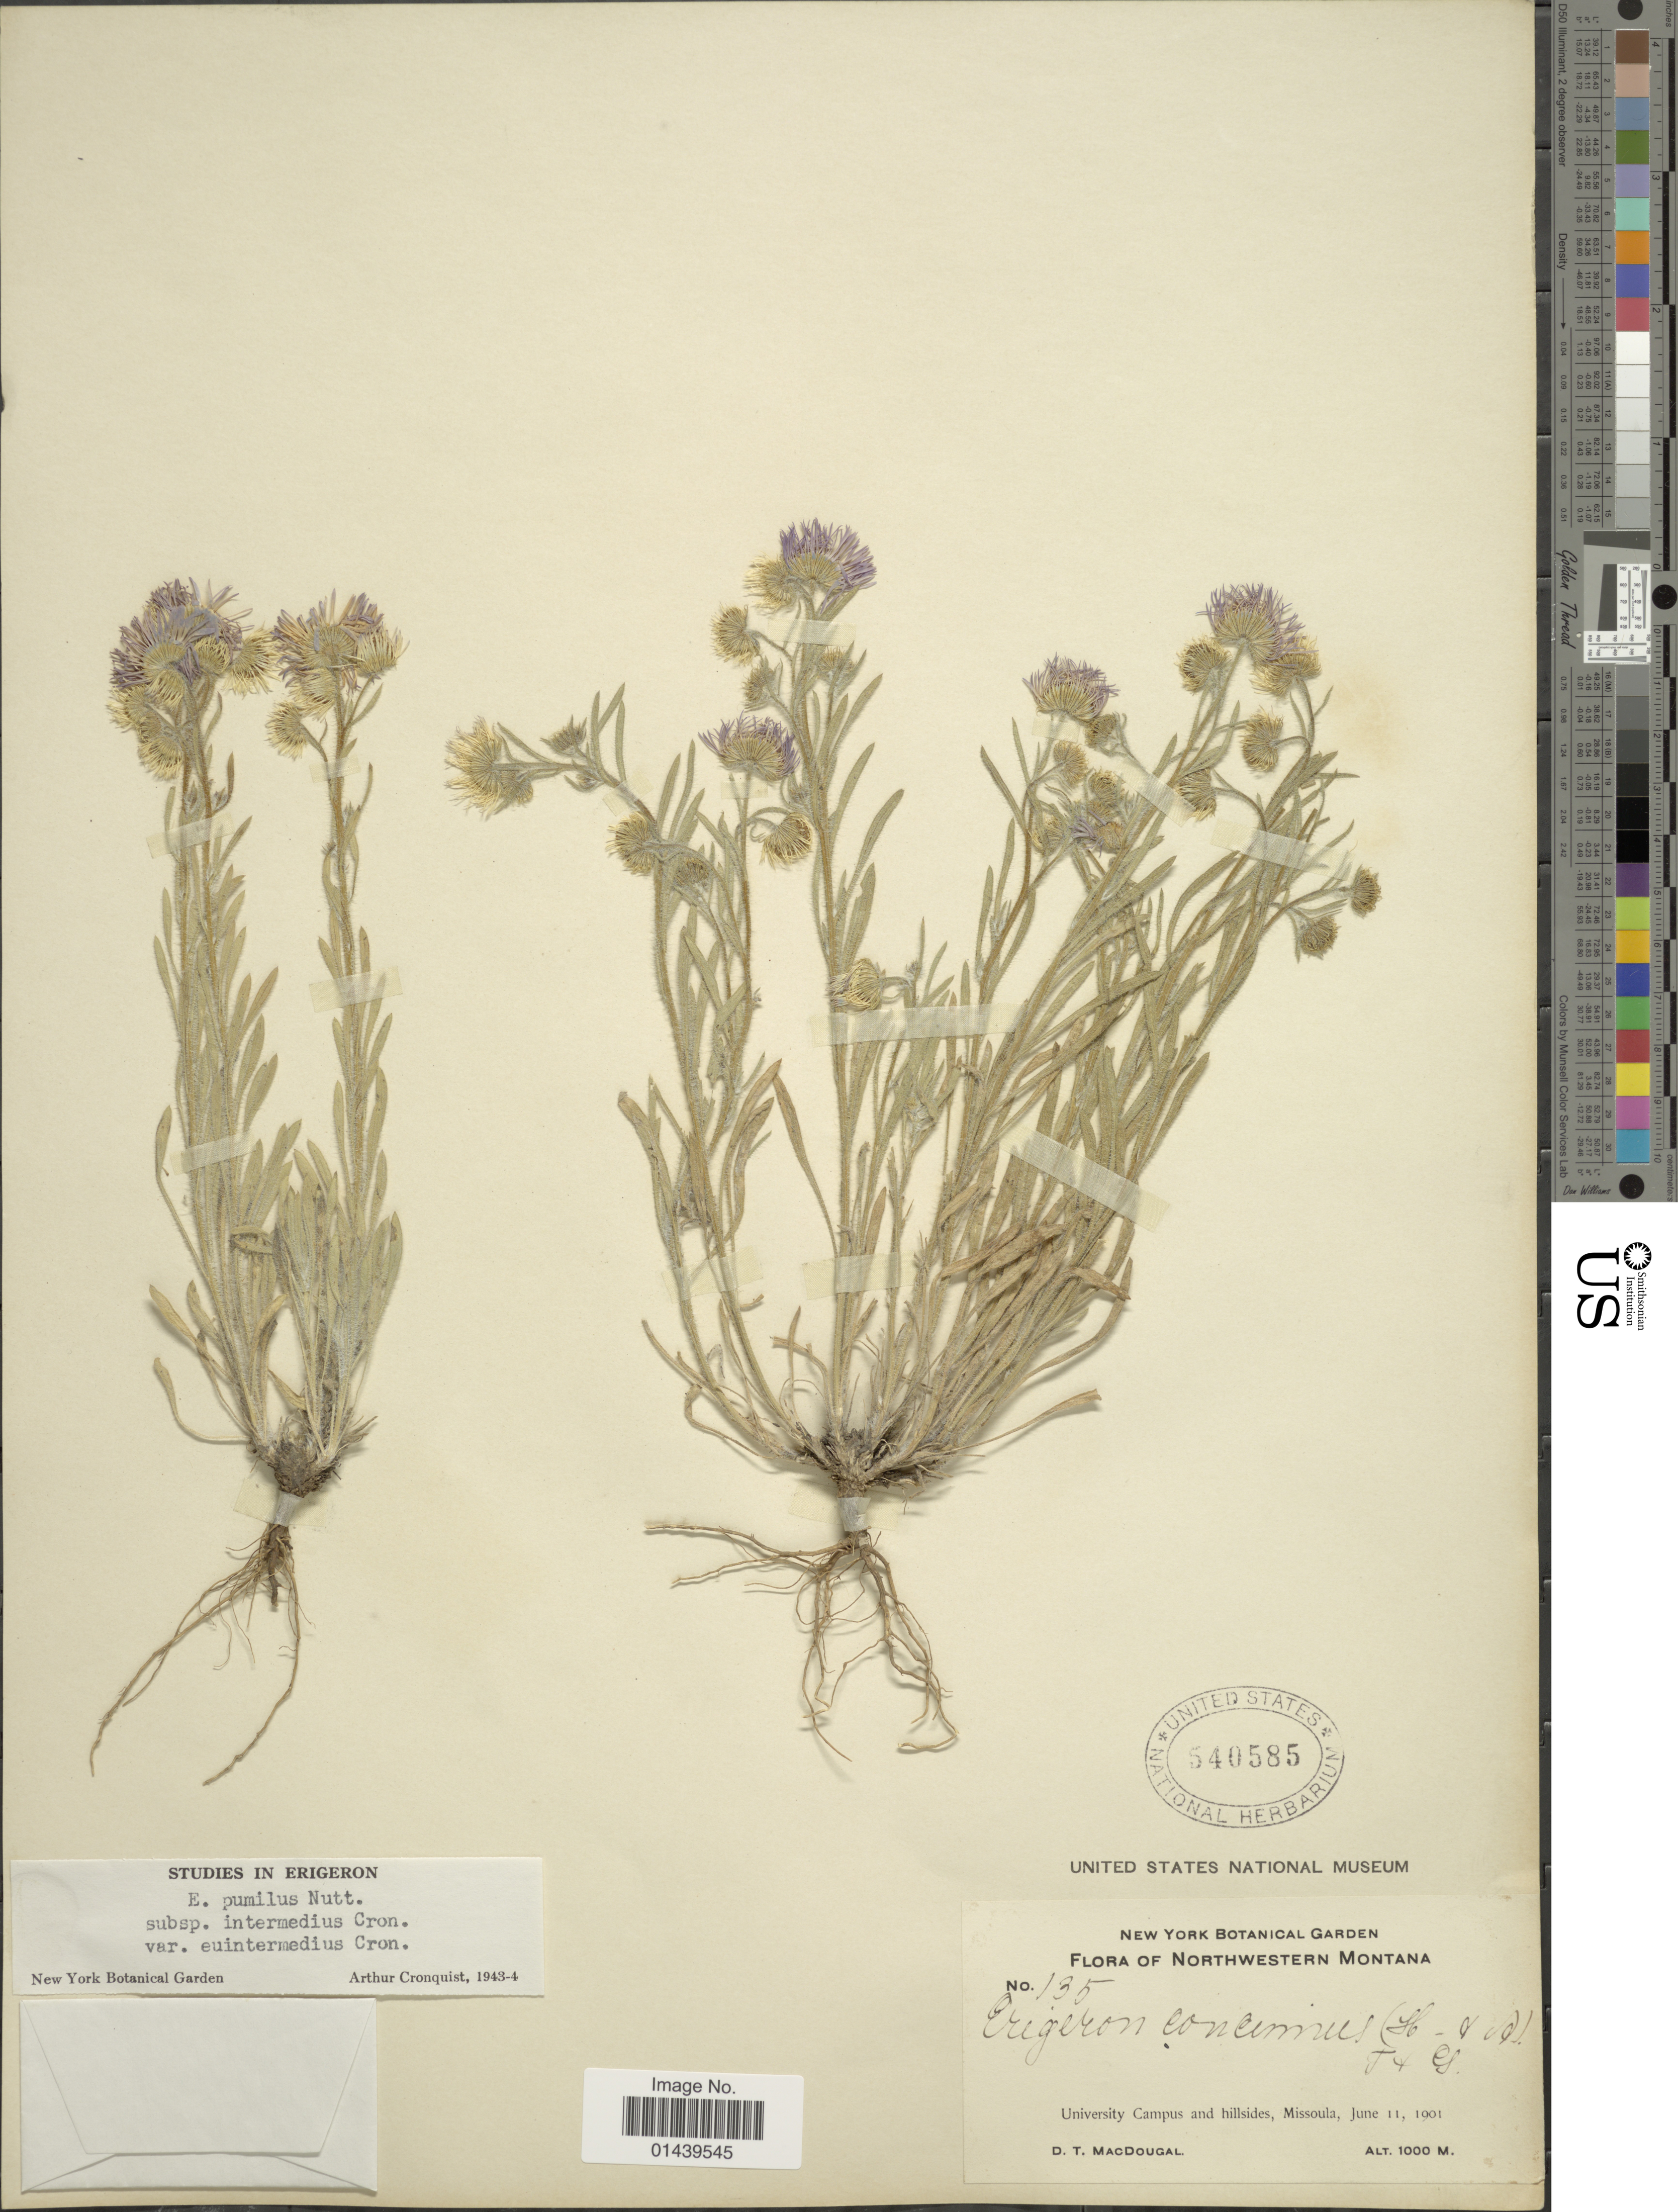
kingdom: Plantae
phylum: Tracheophyta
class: Magnoliopsida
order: Asterales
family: Asteraceae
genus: Erigeron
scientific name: Erigeron pumilus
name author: Nutt.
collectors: D. T. MacDougal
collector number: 135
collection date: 1901-06-11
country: United States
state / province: Montana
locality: Northwestern Montana. University Campus and hillsides, Missoula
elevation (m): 1000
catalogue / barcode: US 540585